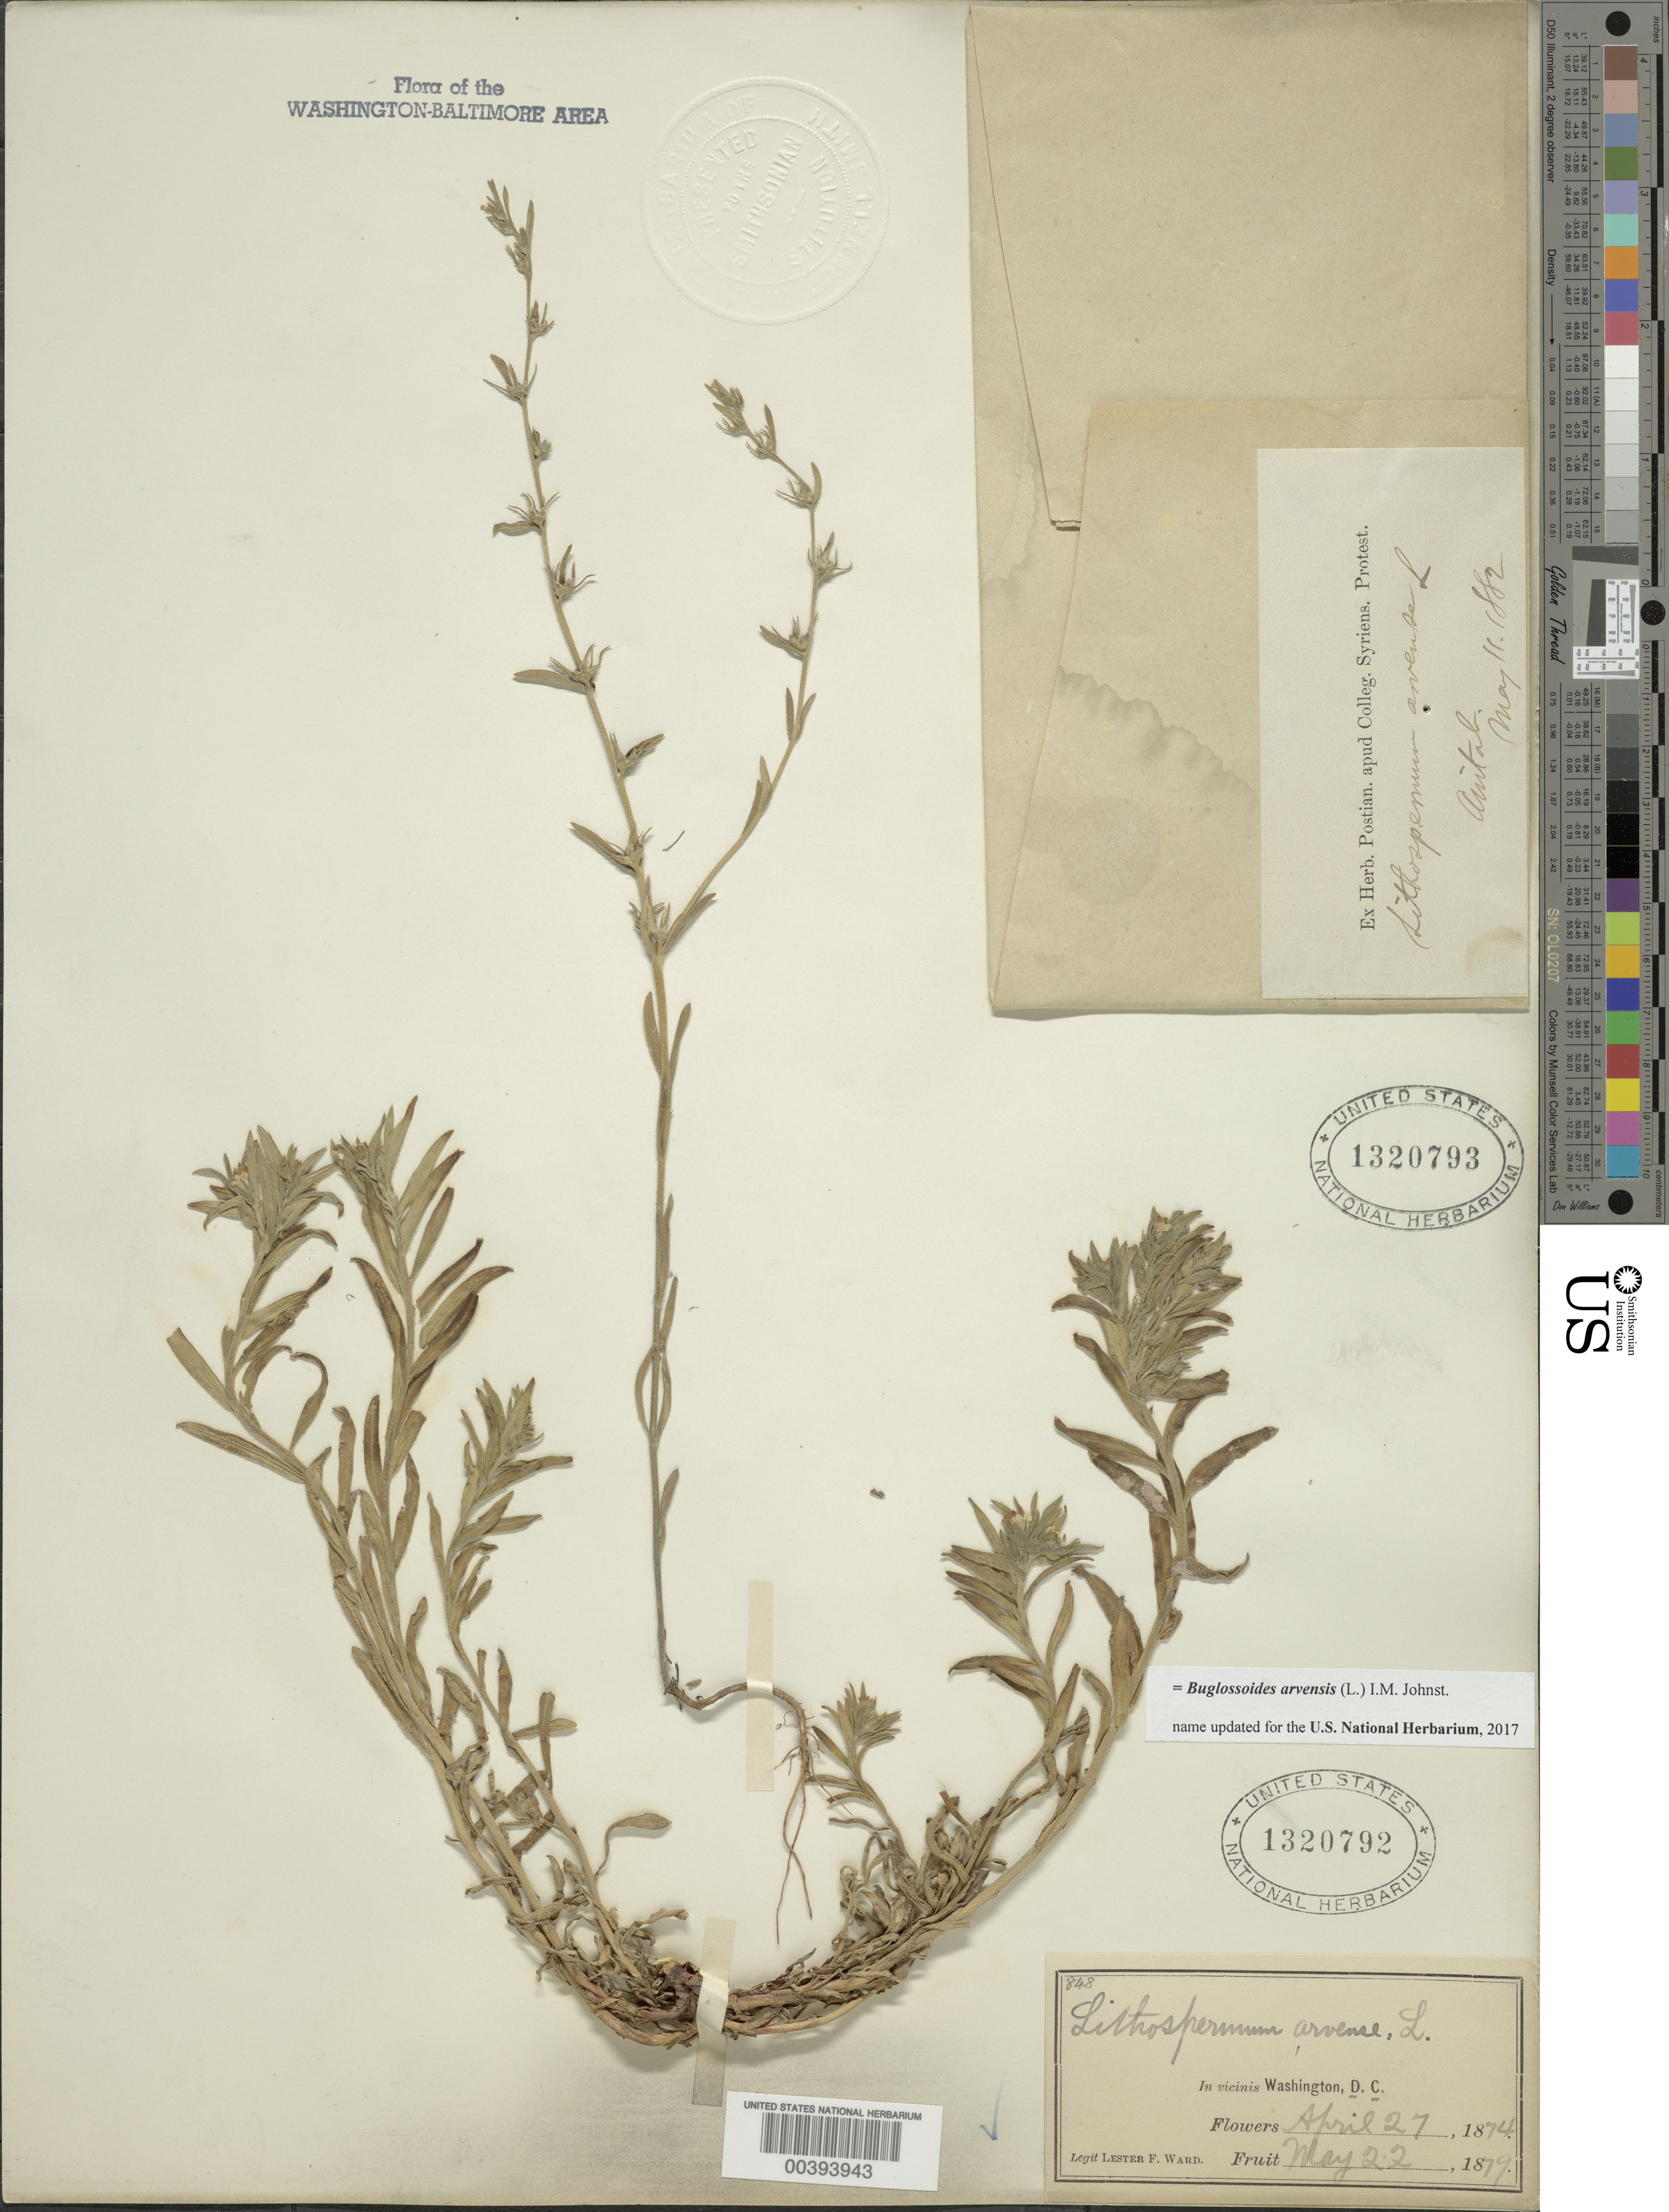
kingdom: Plantae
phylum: Tracheophyta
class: Magnoliopsida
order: Boraginales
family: Boraginaceae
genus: Buglossoides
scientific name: Buglossoides arvensis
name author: (L.) I.M. Johnst.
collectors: L. F. Ward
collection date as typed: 27 Apr 1874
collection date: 1874-04-27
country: United States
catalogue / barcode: US 1320792